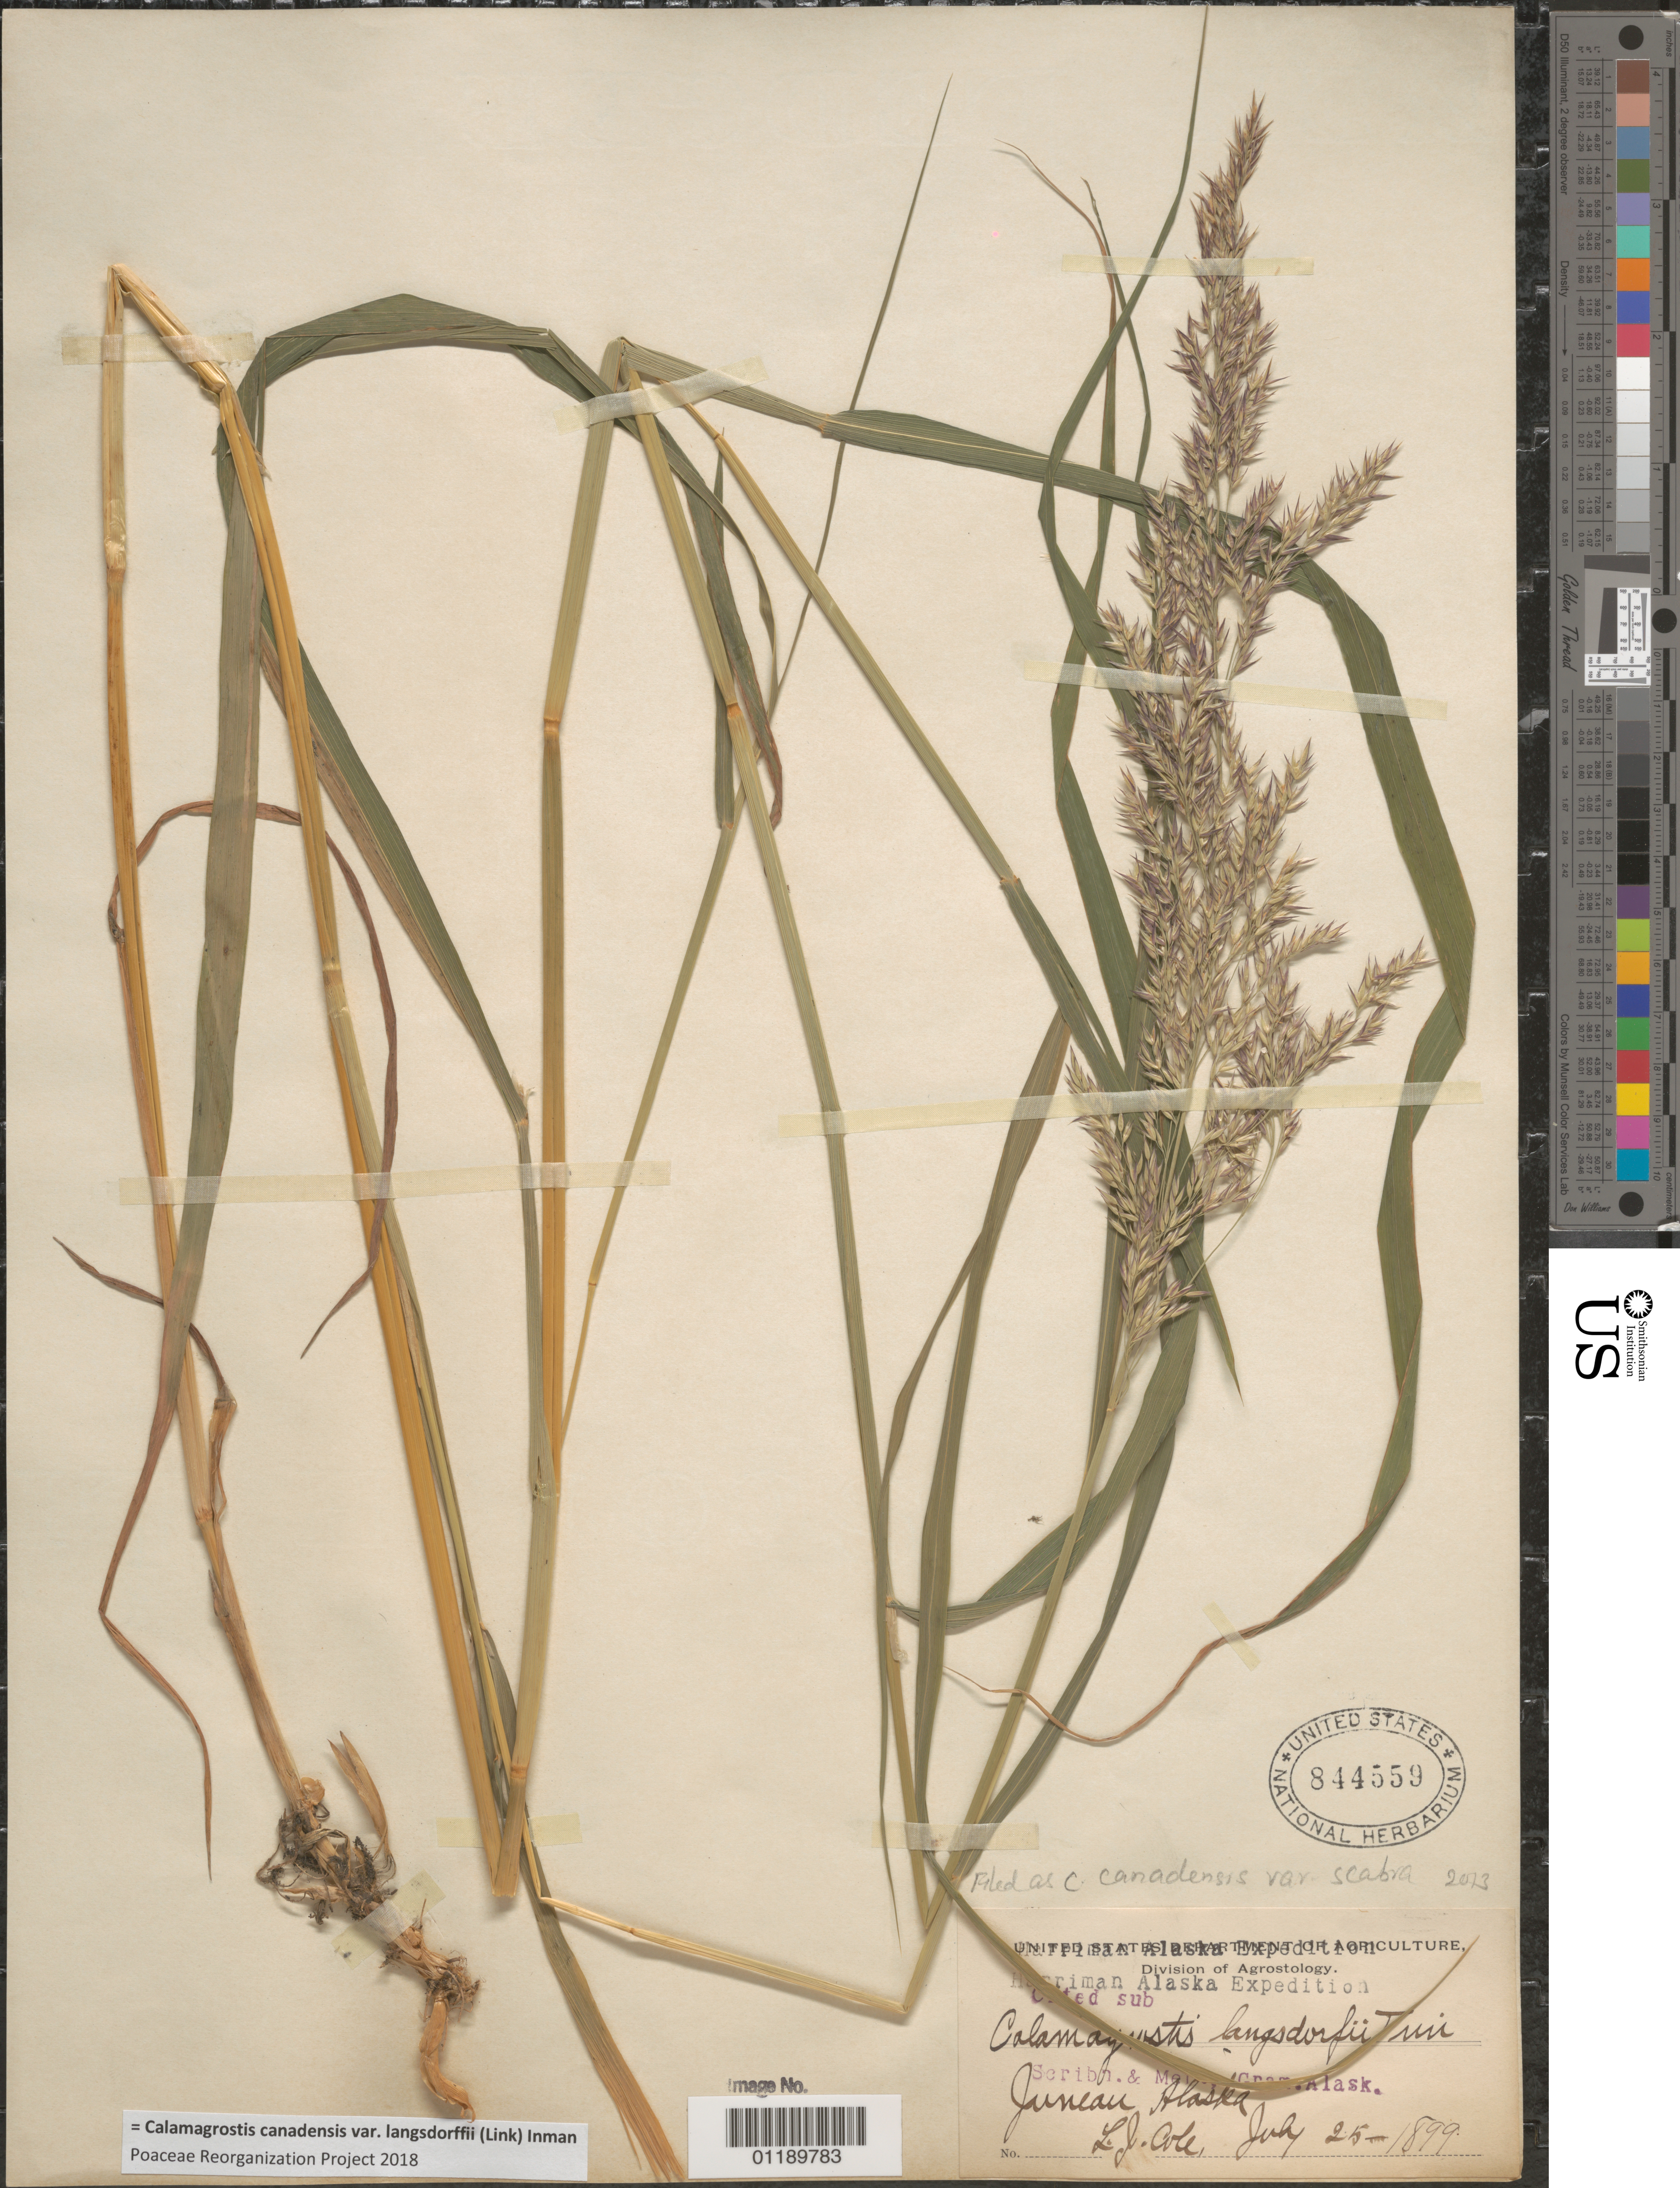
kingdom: Plantae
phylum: Tracheophyta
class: Liliopsida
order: Poales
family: Poaceae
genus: Calamagrostis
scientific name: Calamagrostis canadensis var. langsdorffii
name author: (Link) Inman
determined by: Poaceae Reorganization Project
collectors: L. Cole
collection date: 1899-07-25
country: United States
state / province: Alaska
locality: Juneau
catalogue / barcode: US 844559